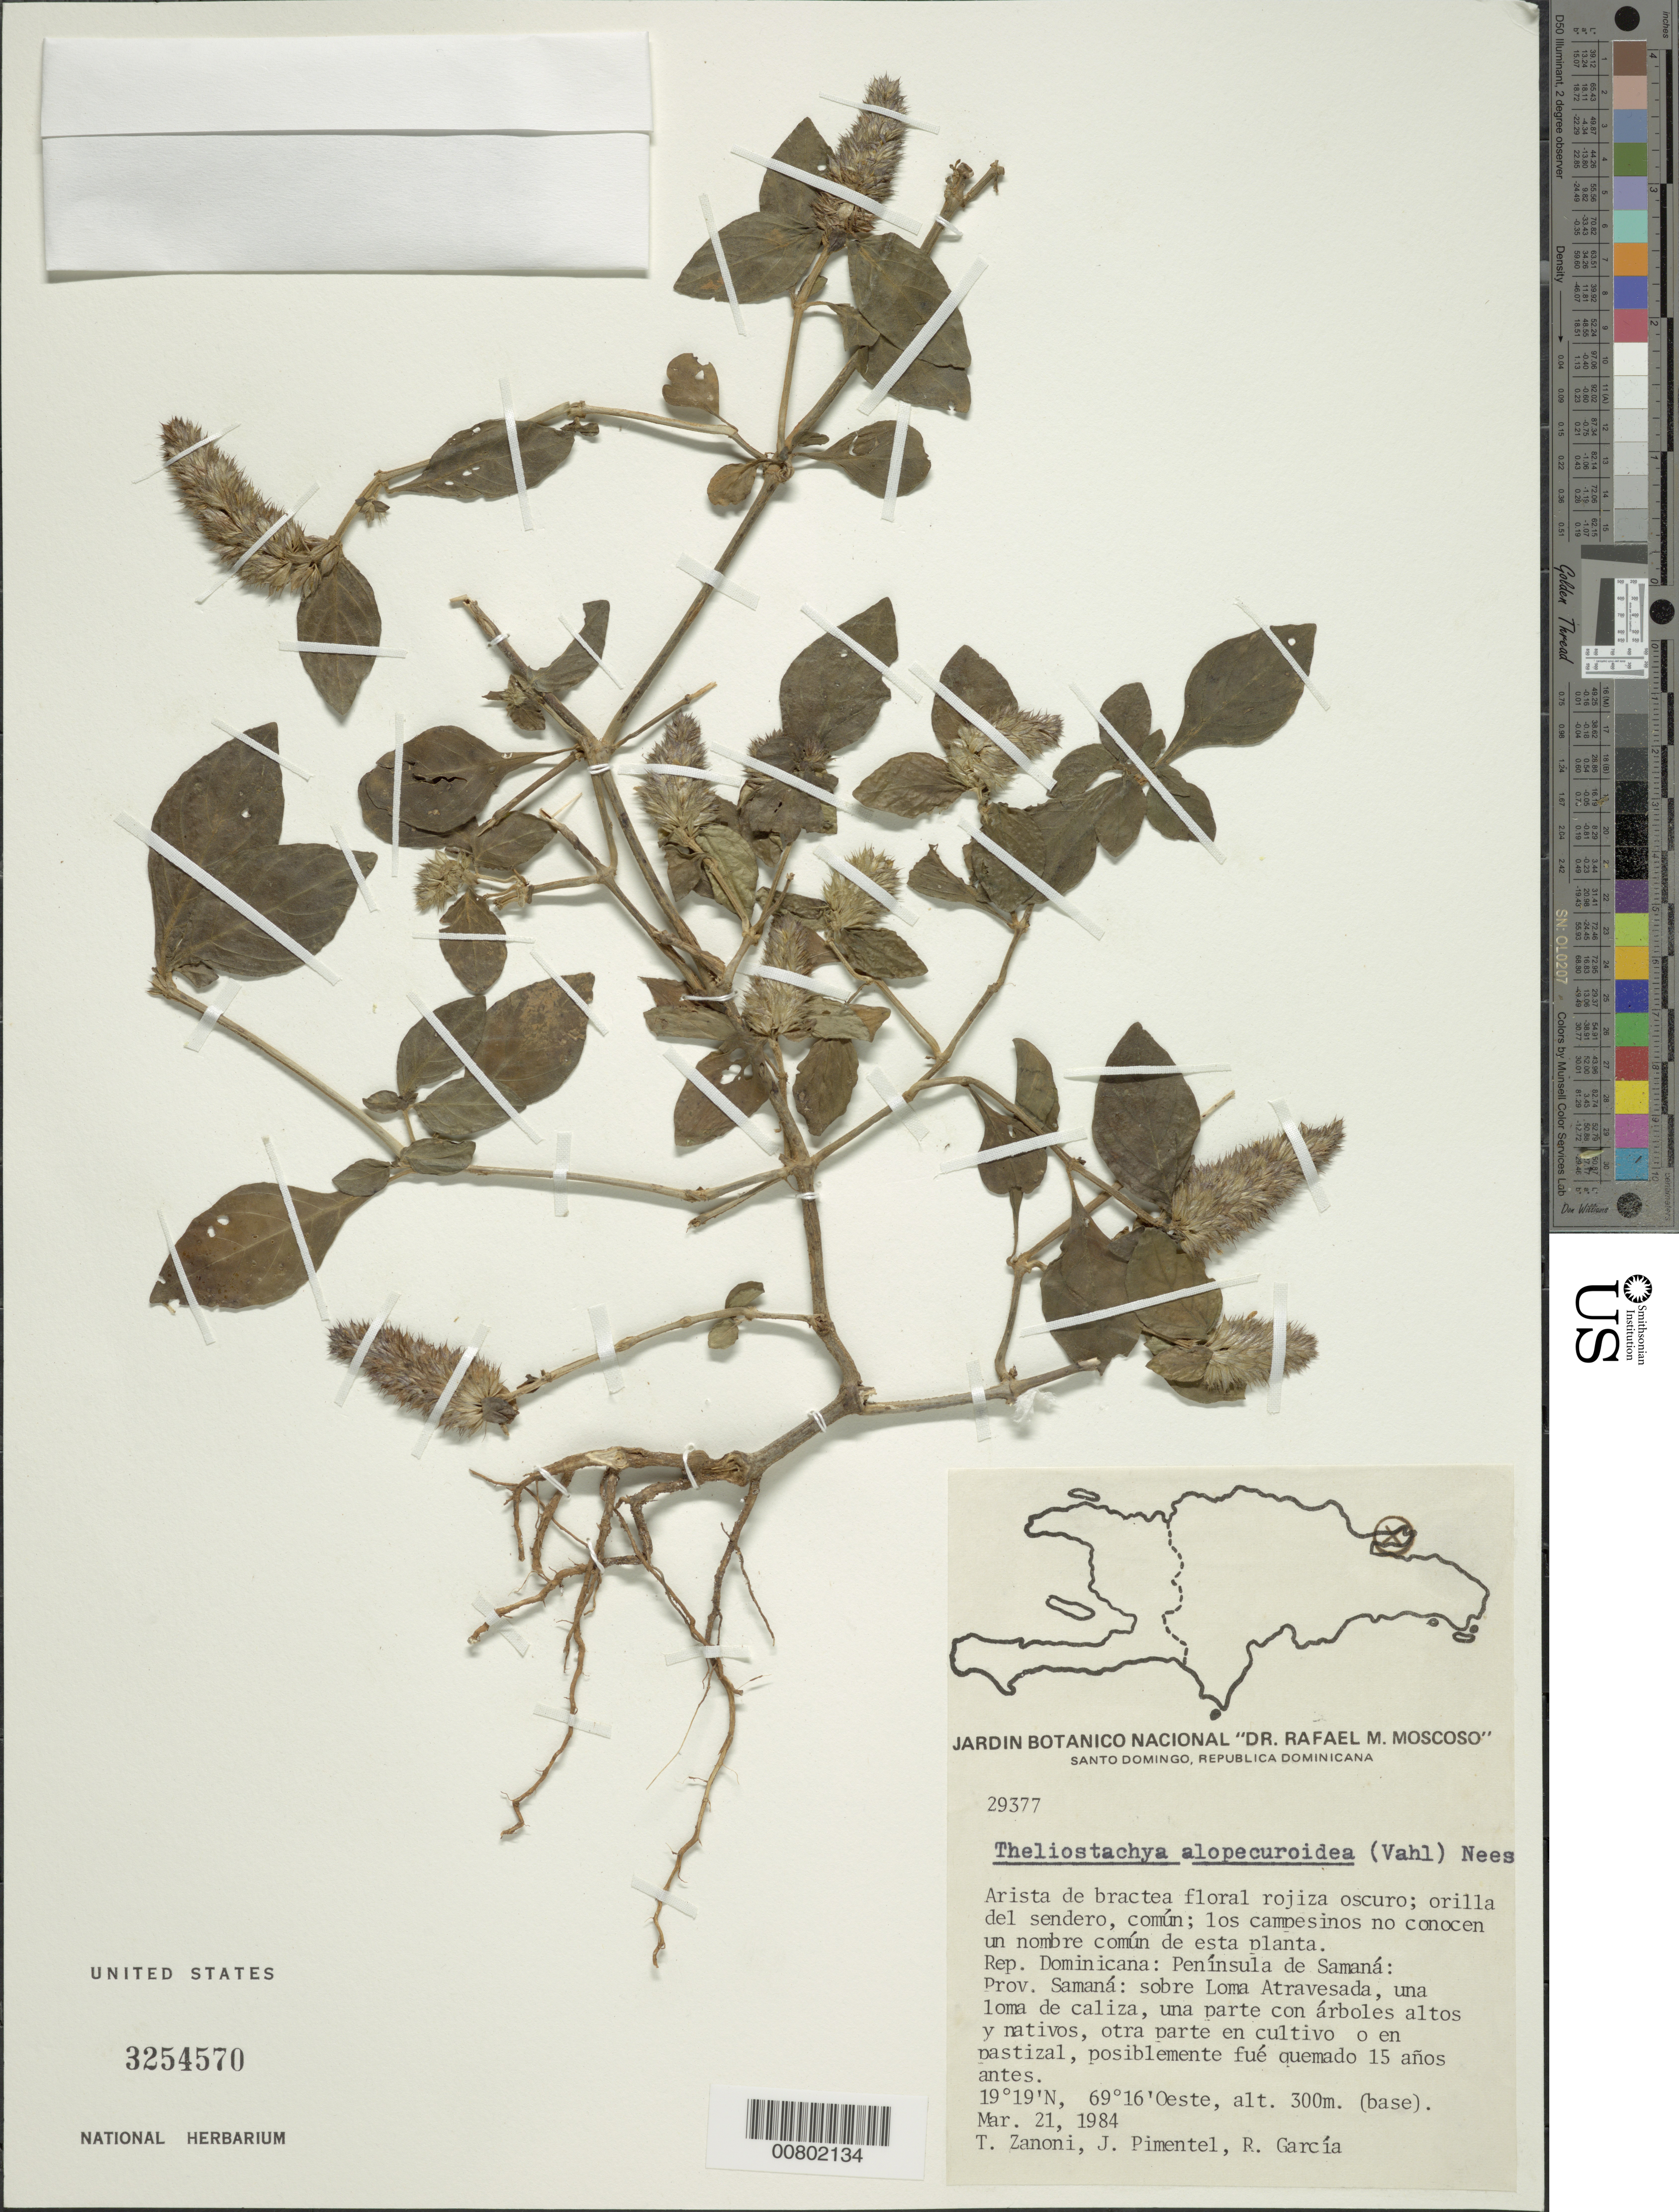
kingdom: Plantae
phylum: Tracheophyta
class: Magnoliopsida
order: Lamiales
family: Acanthaceae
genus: Teliostachya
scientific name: Teliostachya alopecuroidea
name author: (Vahl) Nees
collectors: T. A. Zanoni, J. Pimentel & R. G. García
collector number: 29377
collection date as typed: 21 Mar 1984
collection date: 1984-03-21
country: Dominican Republic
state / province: Samana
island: Hispaniola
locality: Península de Samaná; sobre Loma Atravesada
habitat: Orilla del sendero en una loma de caliza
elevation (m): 300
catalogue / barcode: US 3254570